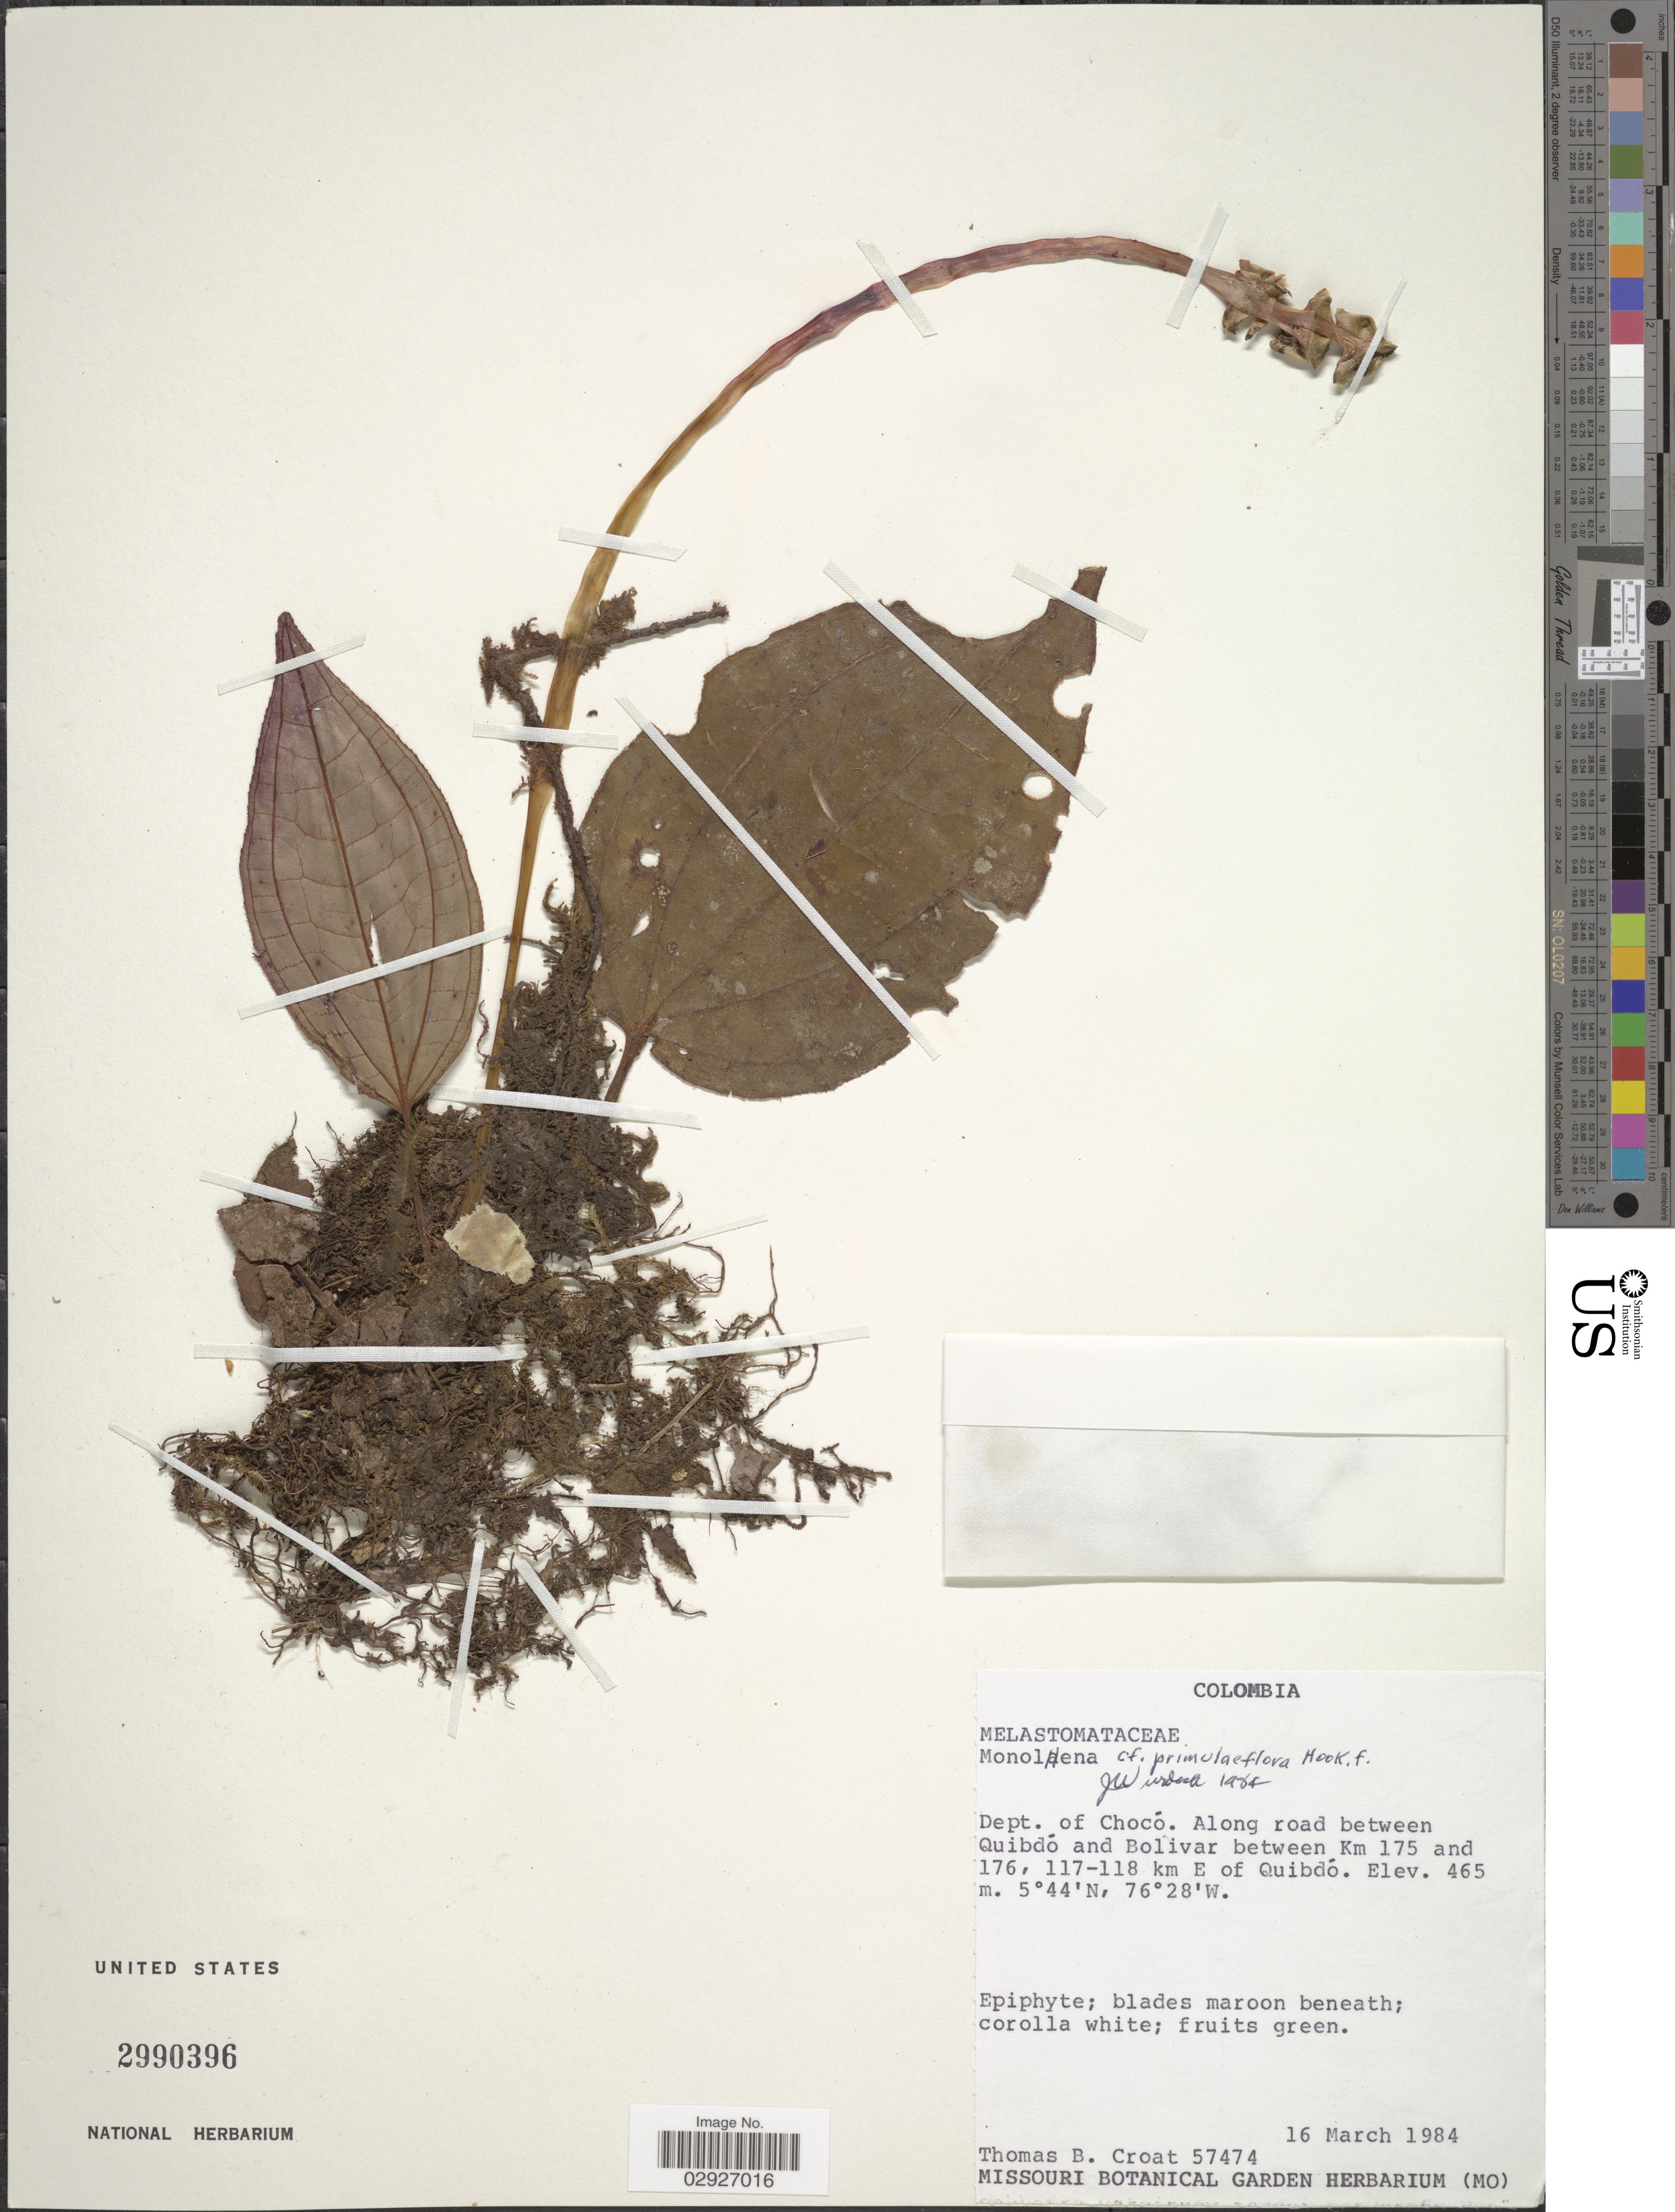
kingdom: Plantae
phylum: Tracheophyta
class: Magnoliopsida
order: Myrtales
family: Melastomataceae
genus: Monolena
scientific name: Monolena primuliflora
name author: Hook. f.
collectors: T. B. Croat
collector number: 57474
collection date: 1984-03-16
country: Colombia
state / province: Chocó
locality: Dept. of Chocó. Along road between Quibdó and Bolivar between Km 175 and 176, 117-118 km E of Quibdó.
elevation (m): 465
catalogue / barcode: US 2990396